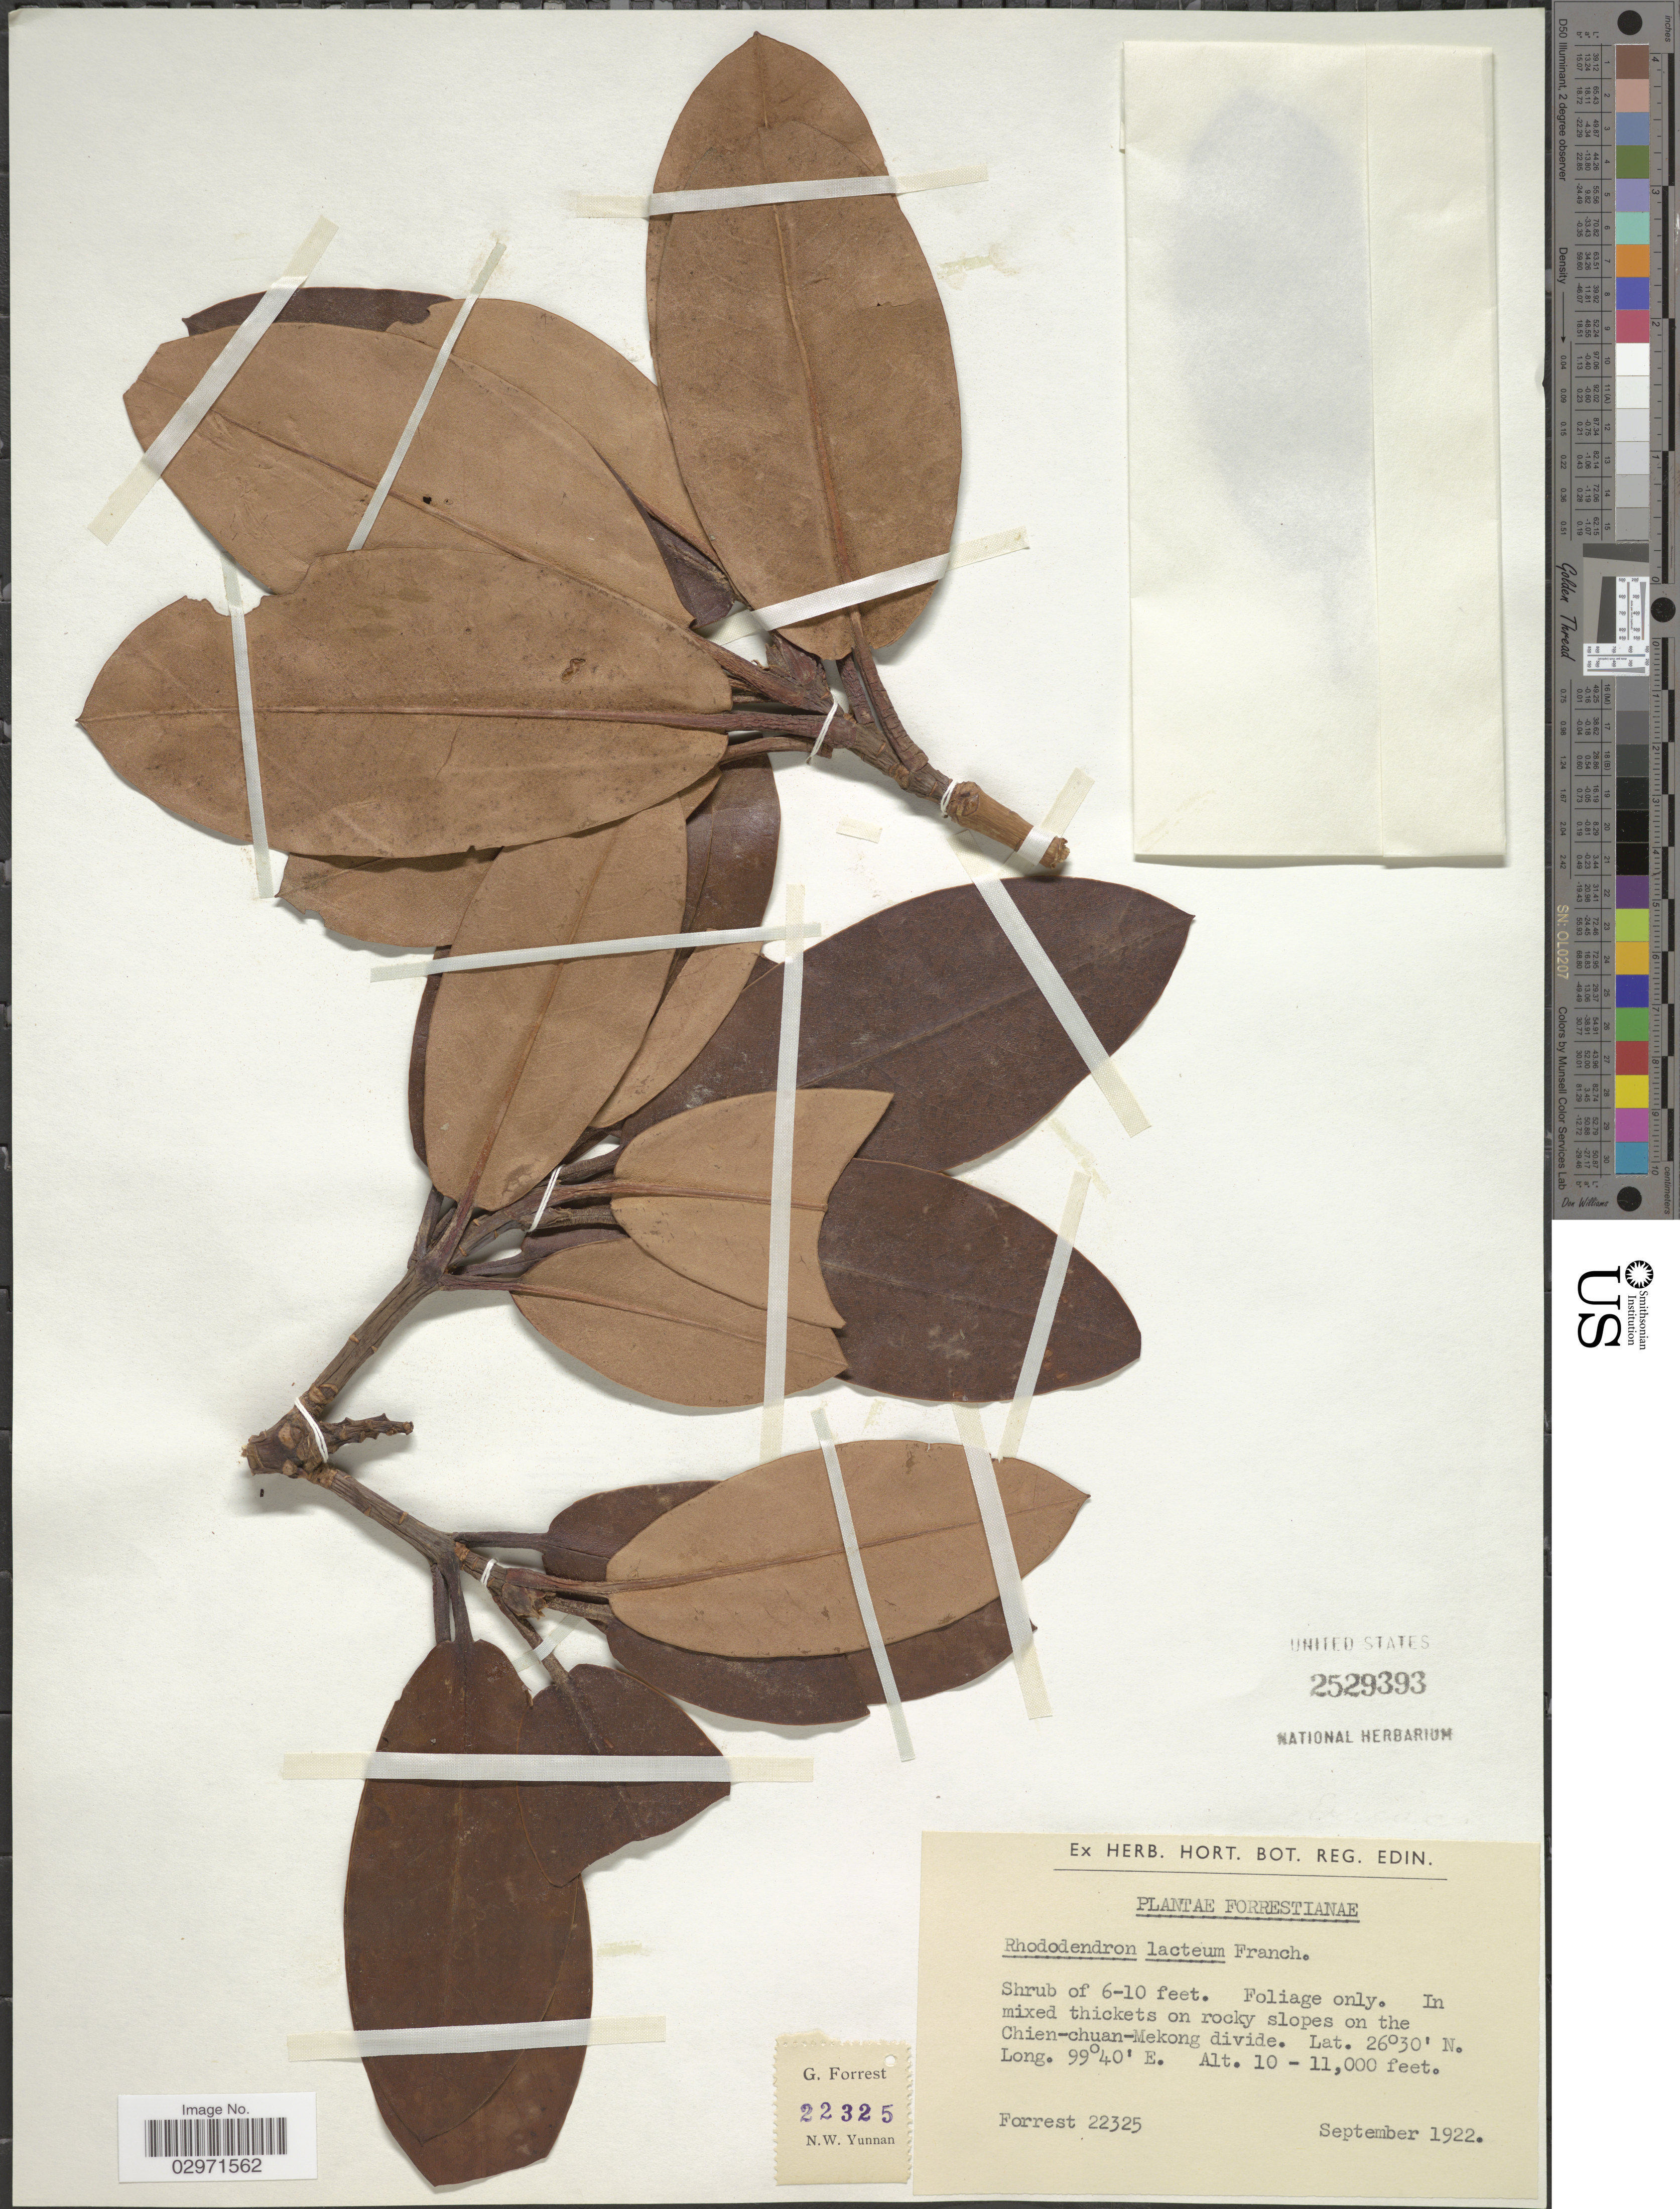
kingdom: Plantae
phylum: Tracheophyta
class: Magnoliopsida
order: Ericales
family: Ericaceae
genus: Rhododendron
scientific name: Rhododendron lacteum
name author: Franch.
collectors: -. Forrest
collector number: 22325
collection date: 1922-09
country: China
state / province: Yunnan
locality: On the Chien-chuan-Mekong divide.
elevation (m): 3048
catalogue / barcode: US 2529393